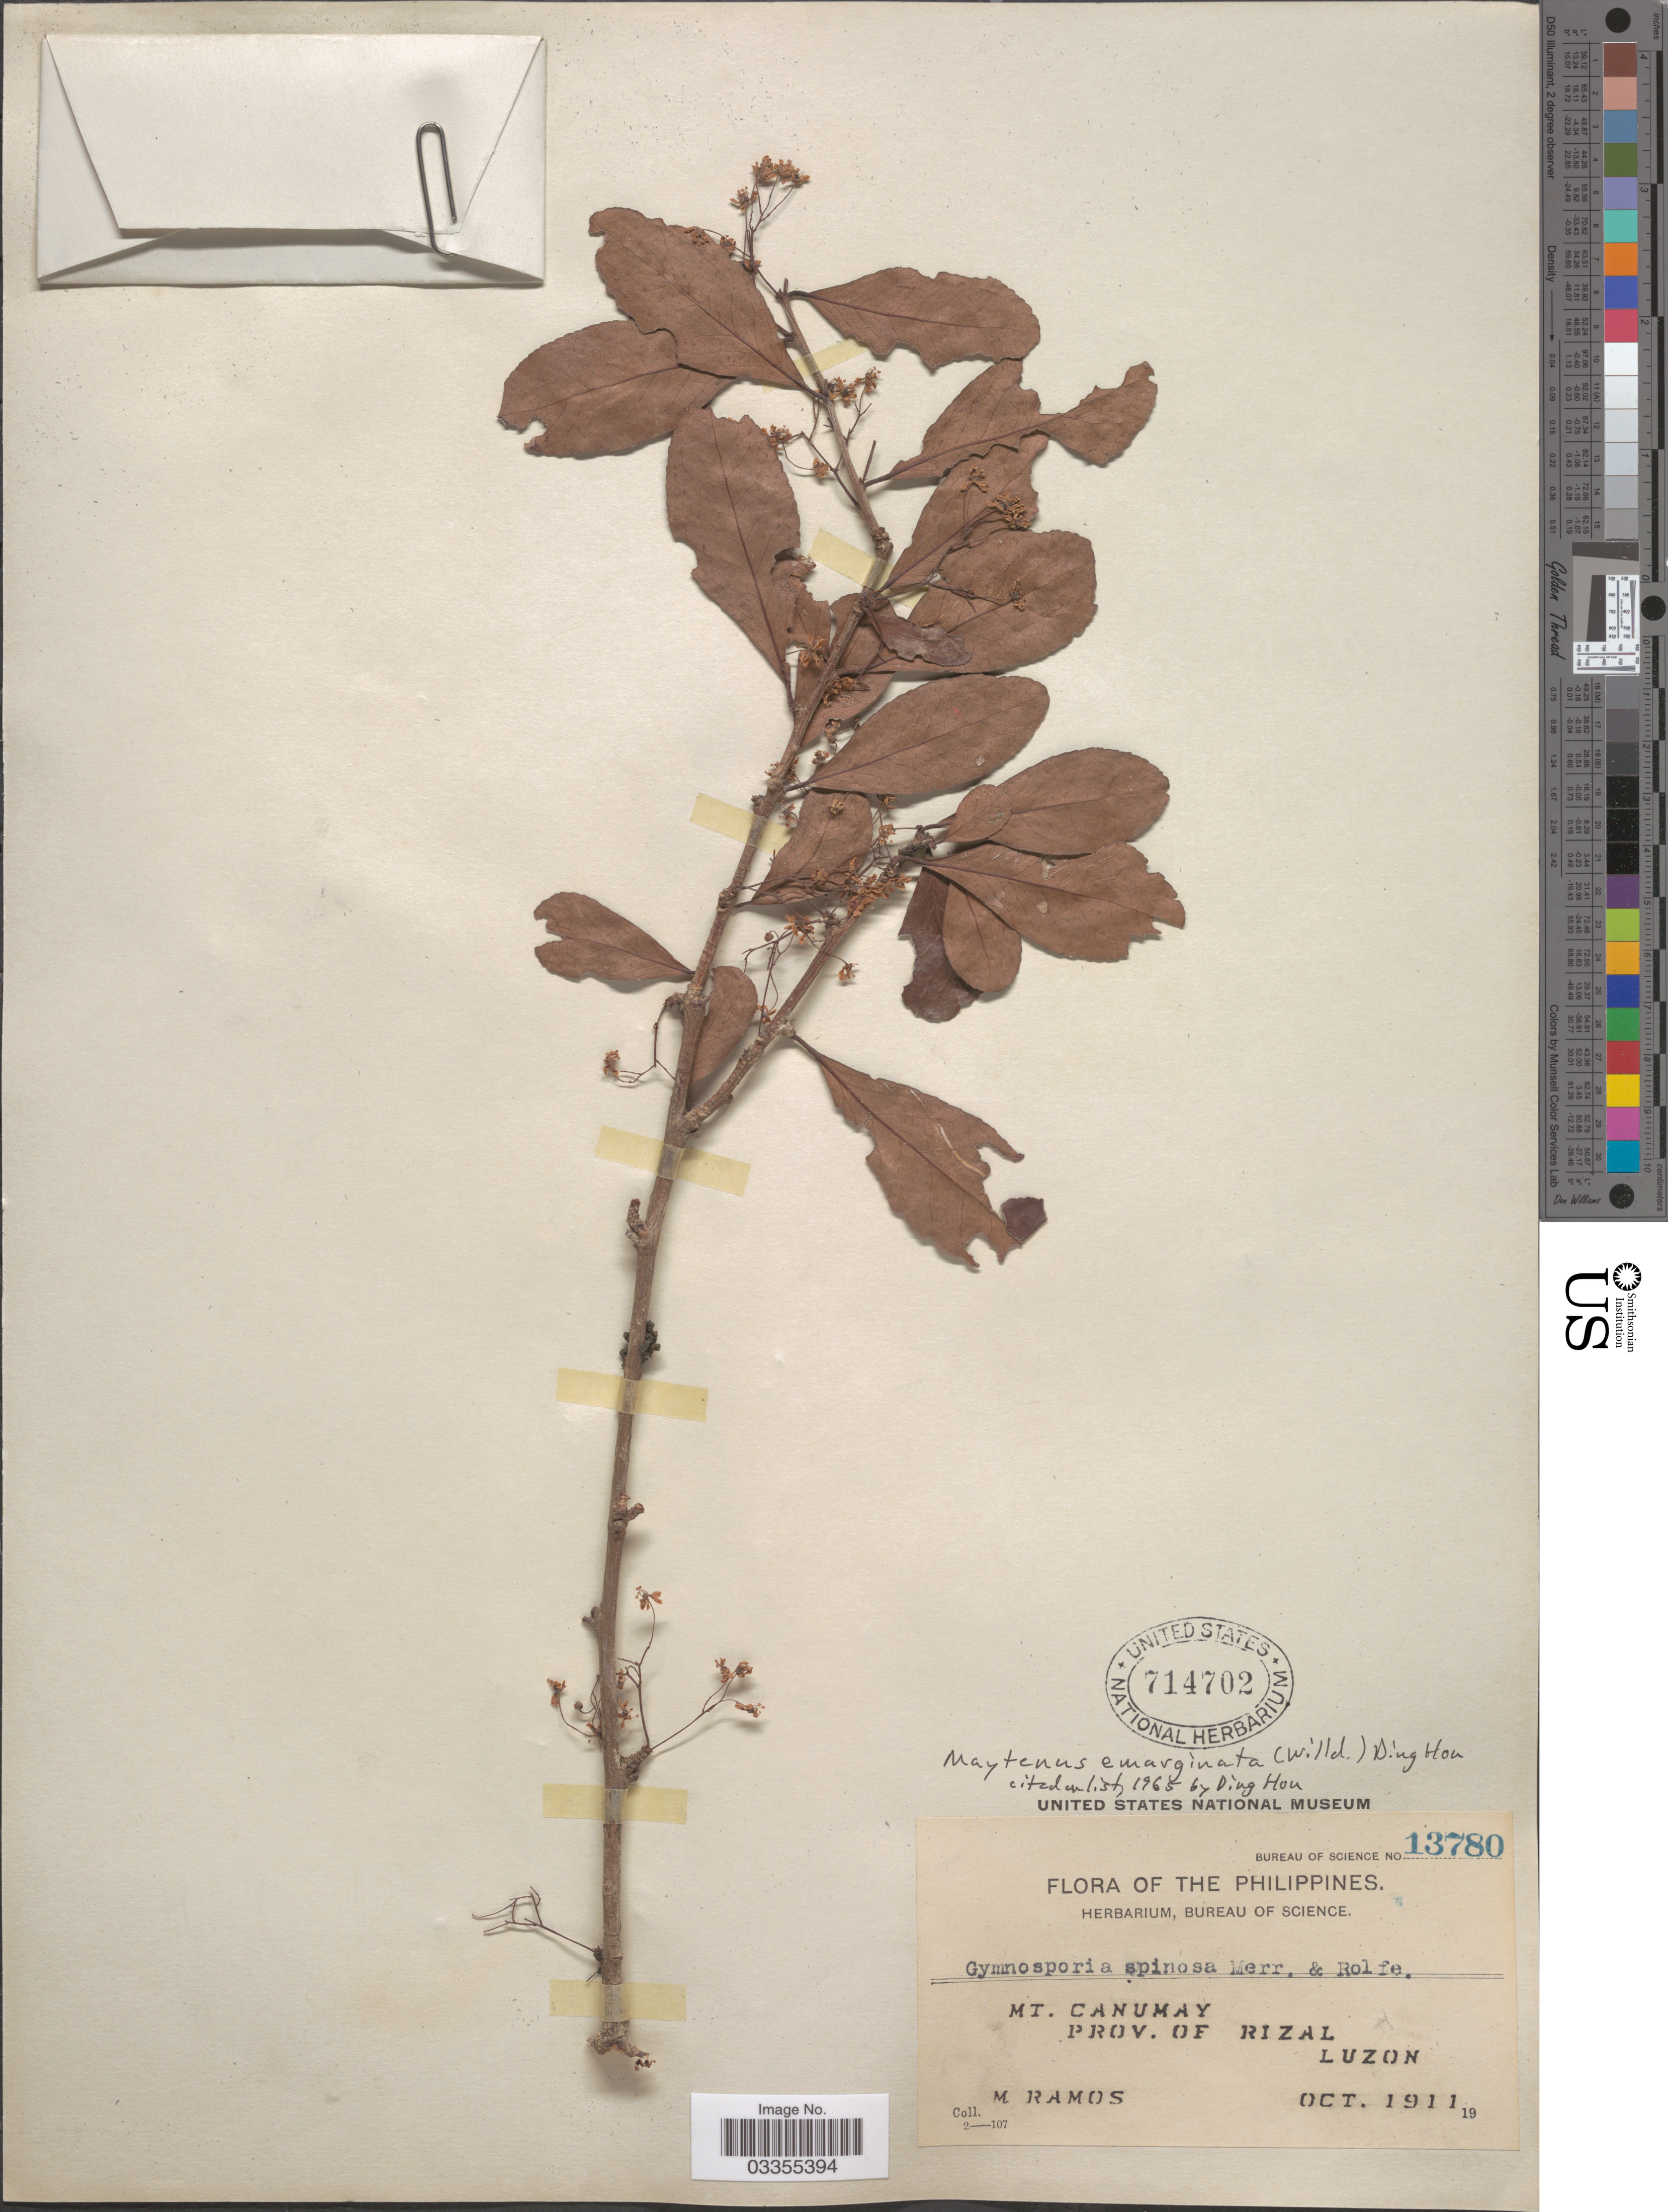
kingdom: Plantae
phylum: Tracheophyta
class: Magnoliopsida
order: Celastrales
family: Celastraceae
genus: Gymnosporia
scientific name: Gymnosporia spinosa var. spinosa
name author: (Blanco) Merr. & Rolfe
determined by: Strong, Mark T., (BOT), Smithsonian Institution - National Museum of Natural History (UNITED STATES)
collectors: M. Ramos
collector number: Bureau of Science 13780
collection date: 1911-10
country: Philippines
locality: Mt. Canumay, Prov. of Rizal, Luzon.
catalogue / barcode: US 714702